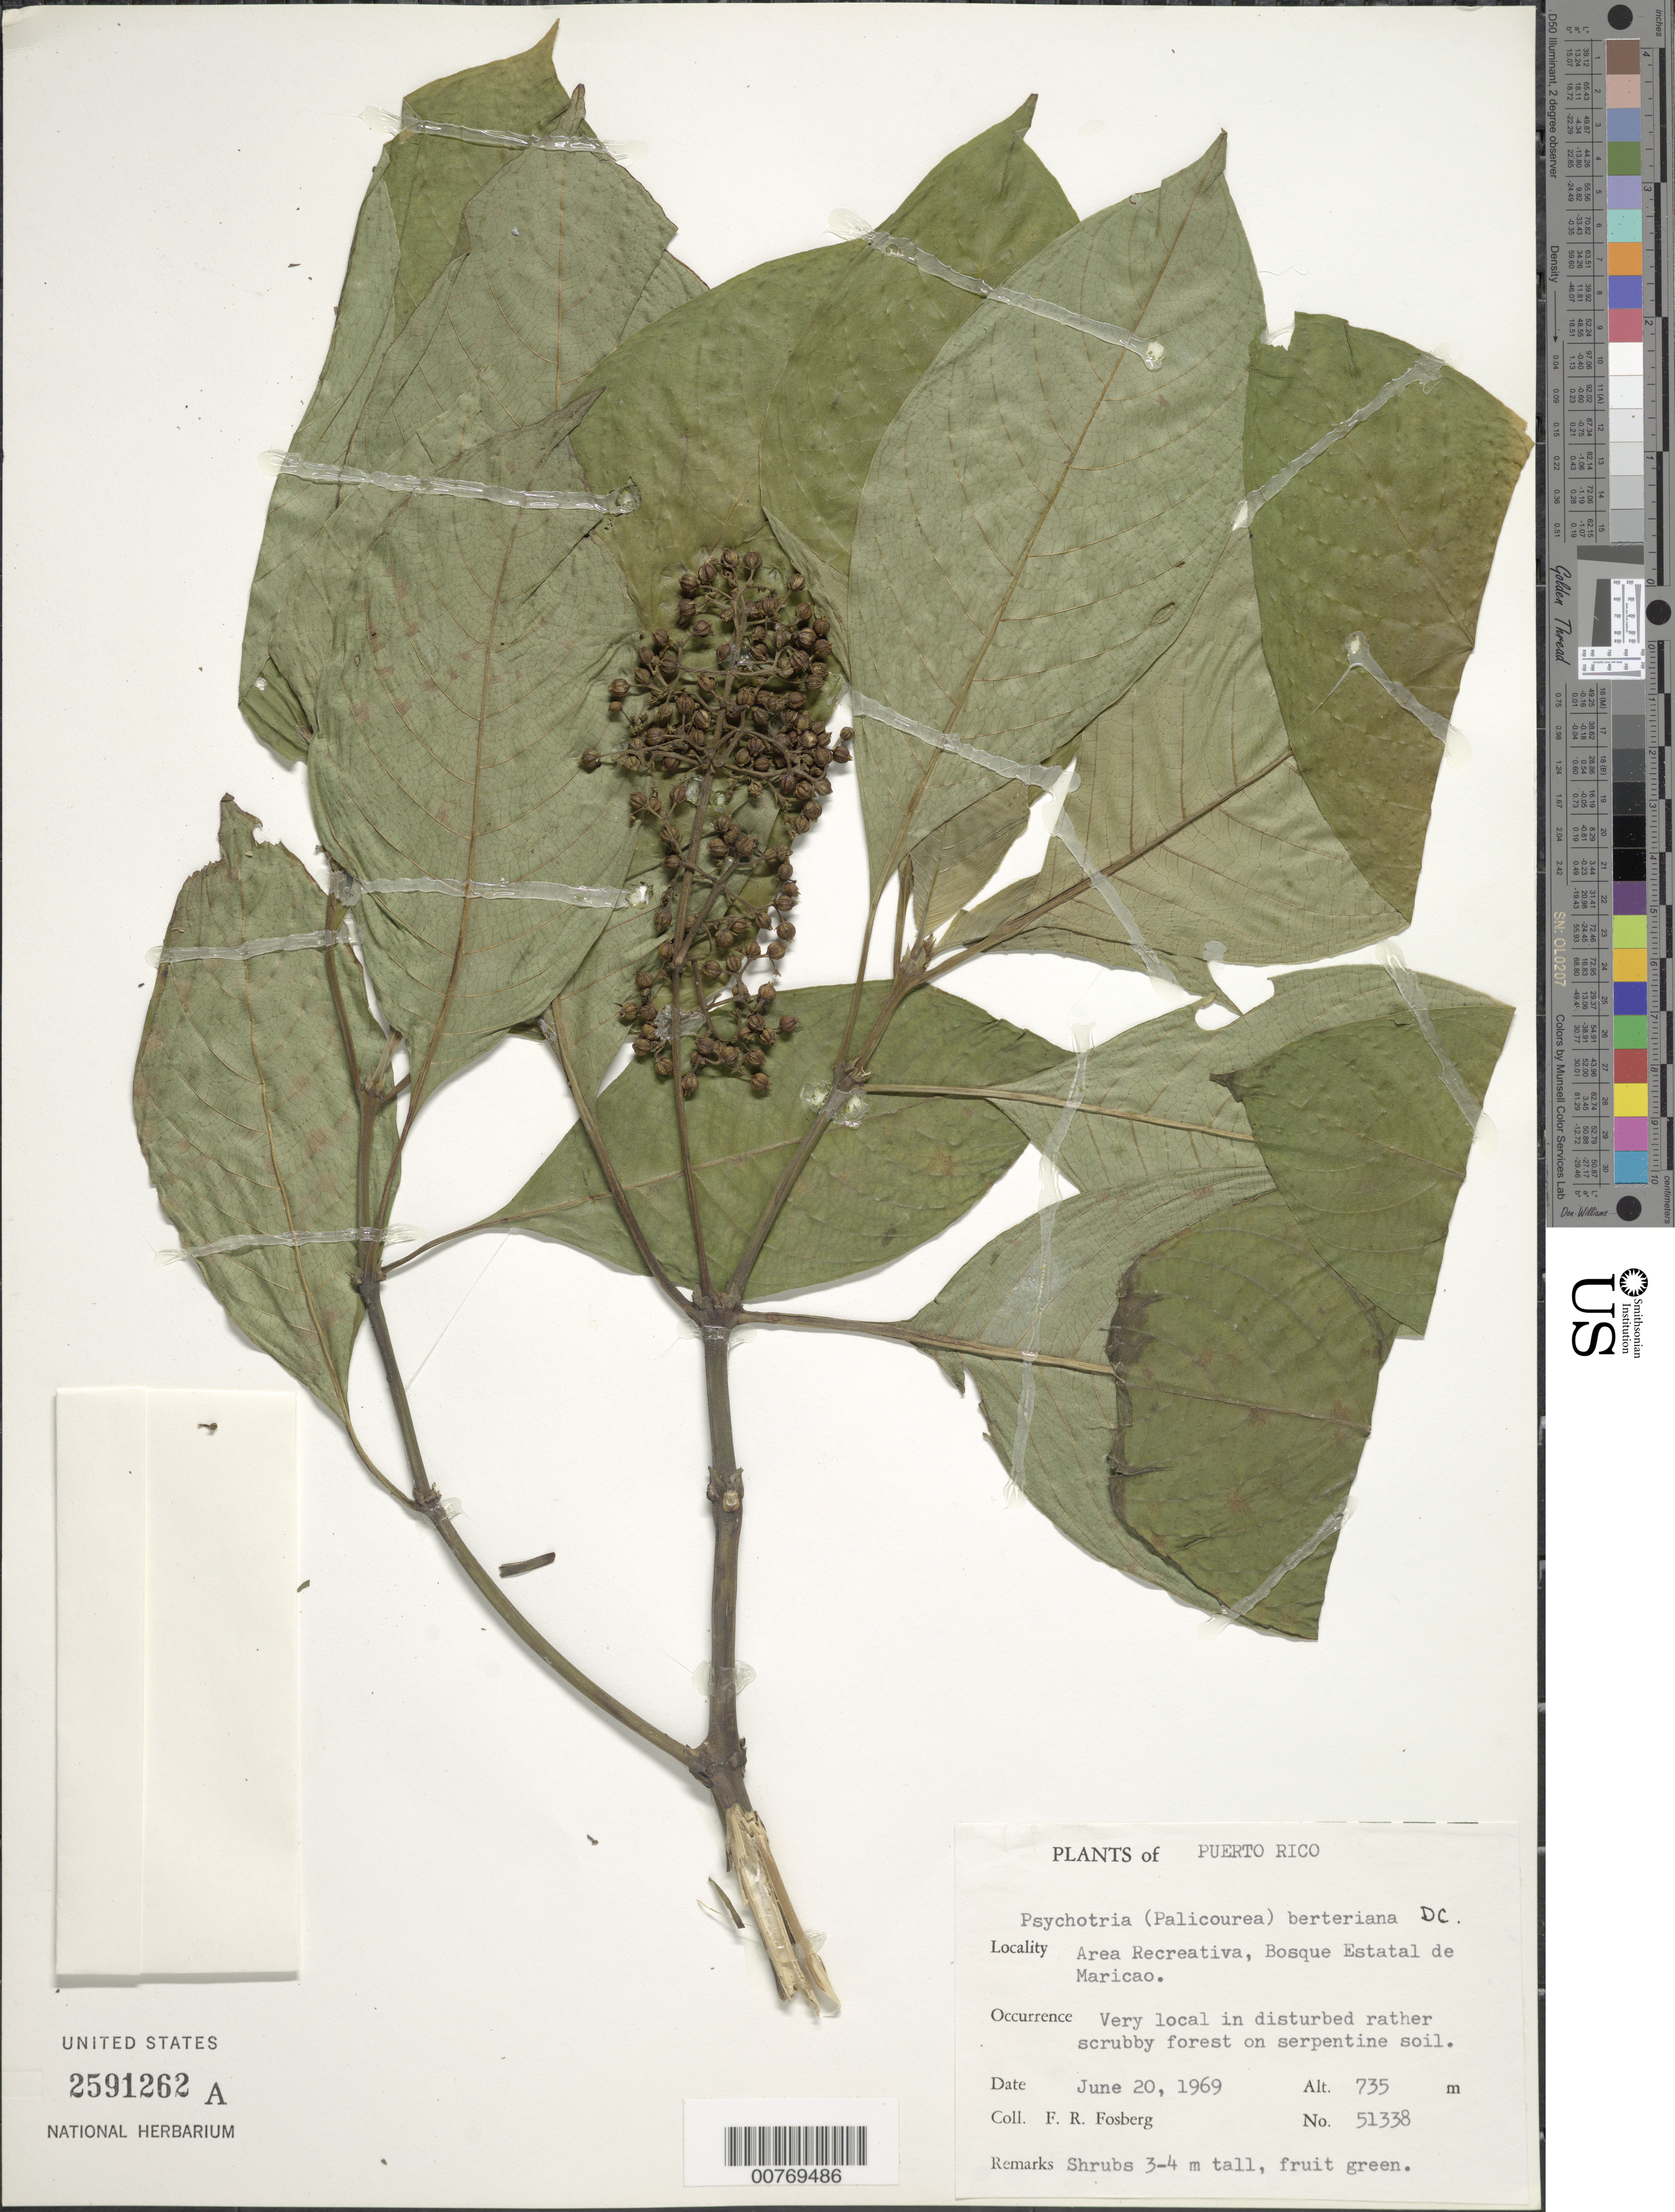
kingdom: Plantae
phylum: Tracheophyta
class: Magnoliopsida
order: Gentianales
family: Rubiaceae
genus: Psychotria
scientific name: Psychotria berteroana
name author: DC.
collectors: F. R. Fosberg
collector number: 51338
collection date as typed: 20 Jun 1969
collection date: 1969-06-20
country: Puerto Rico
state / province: Maricao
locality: Area Recreativa, Bosque Estatal de Maricao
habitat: Very local in disturbed rather scrubby forest on serpentine soil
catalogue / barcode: US 2591262A